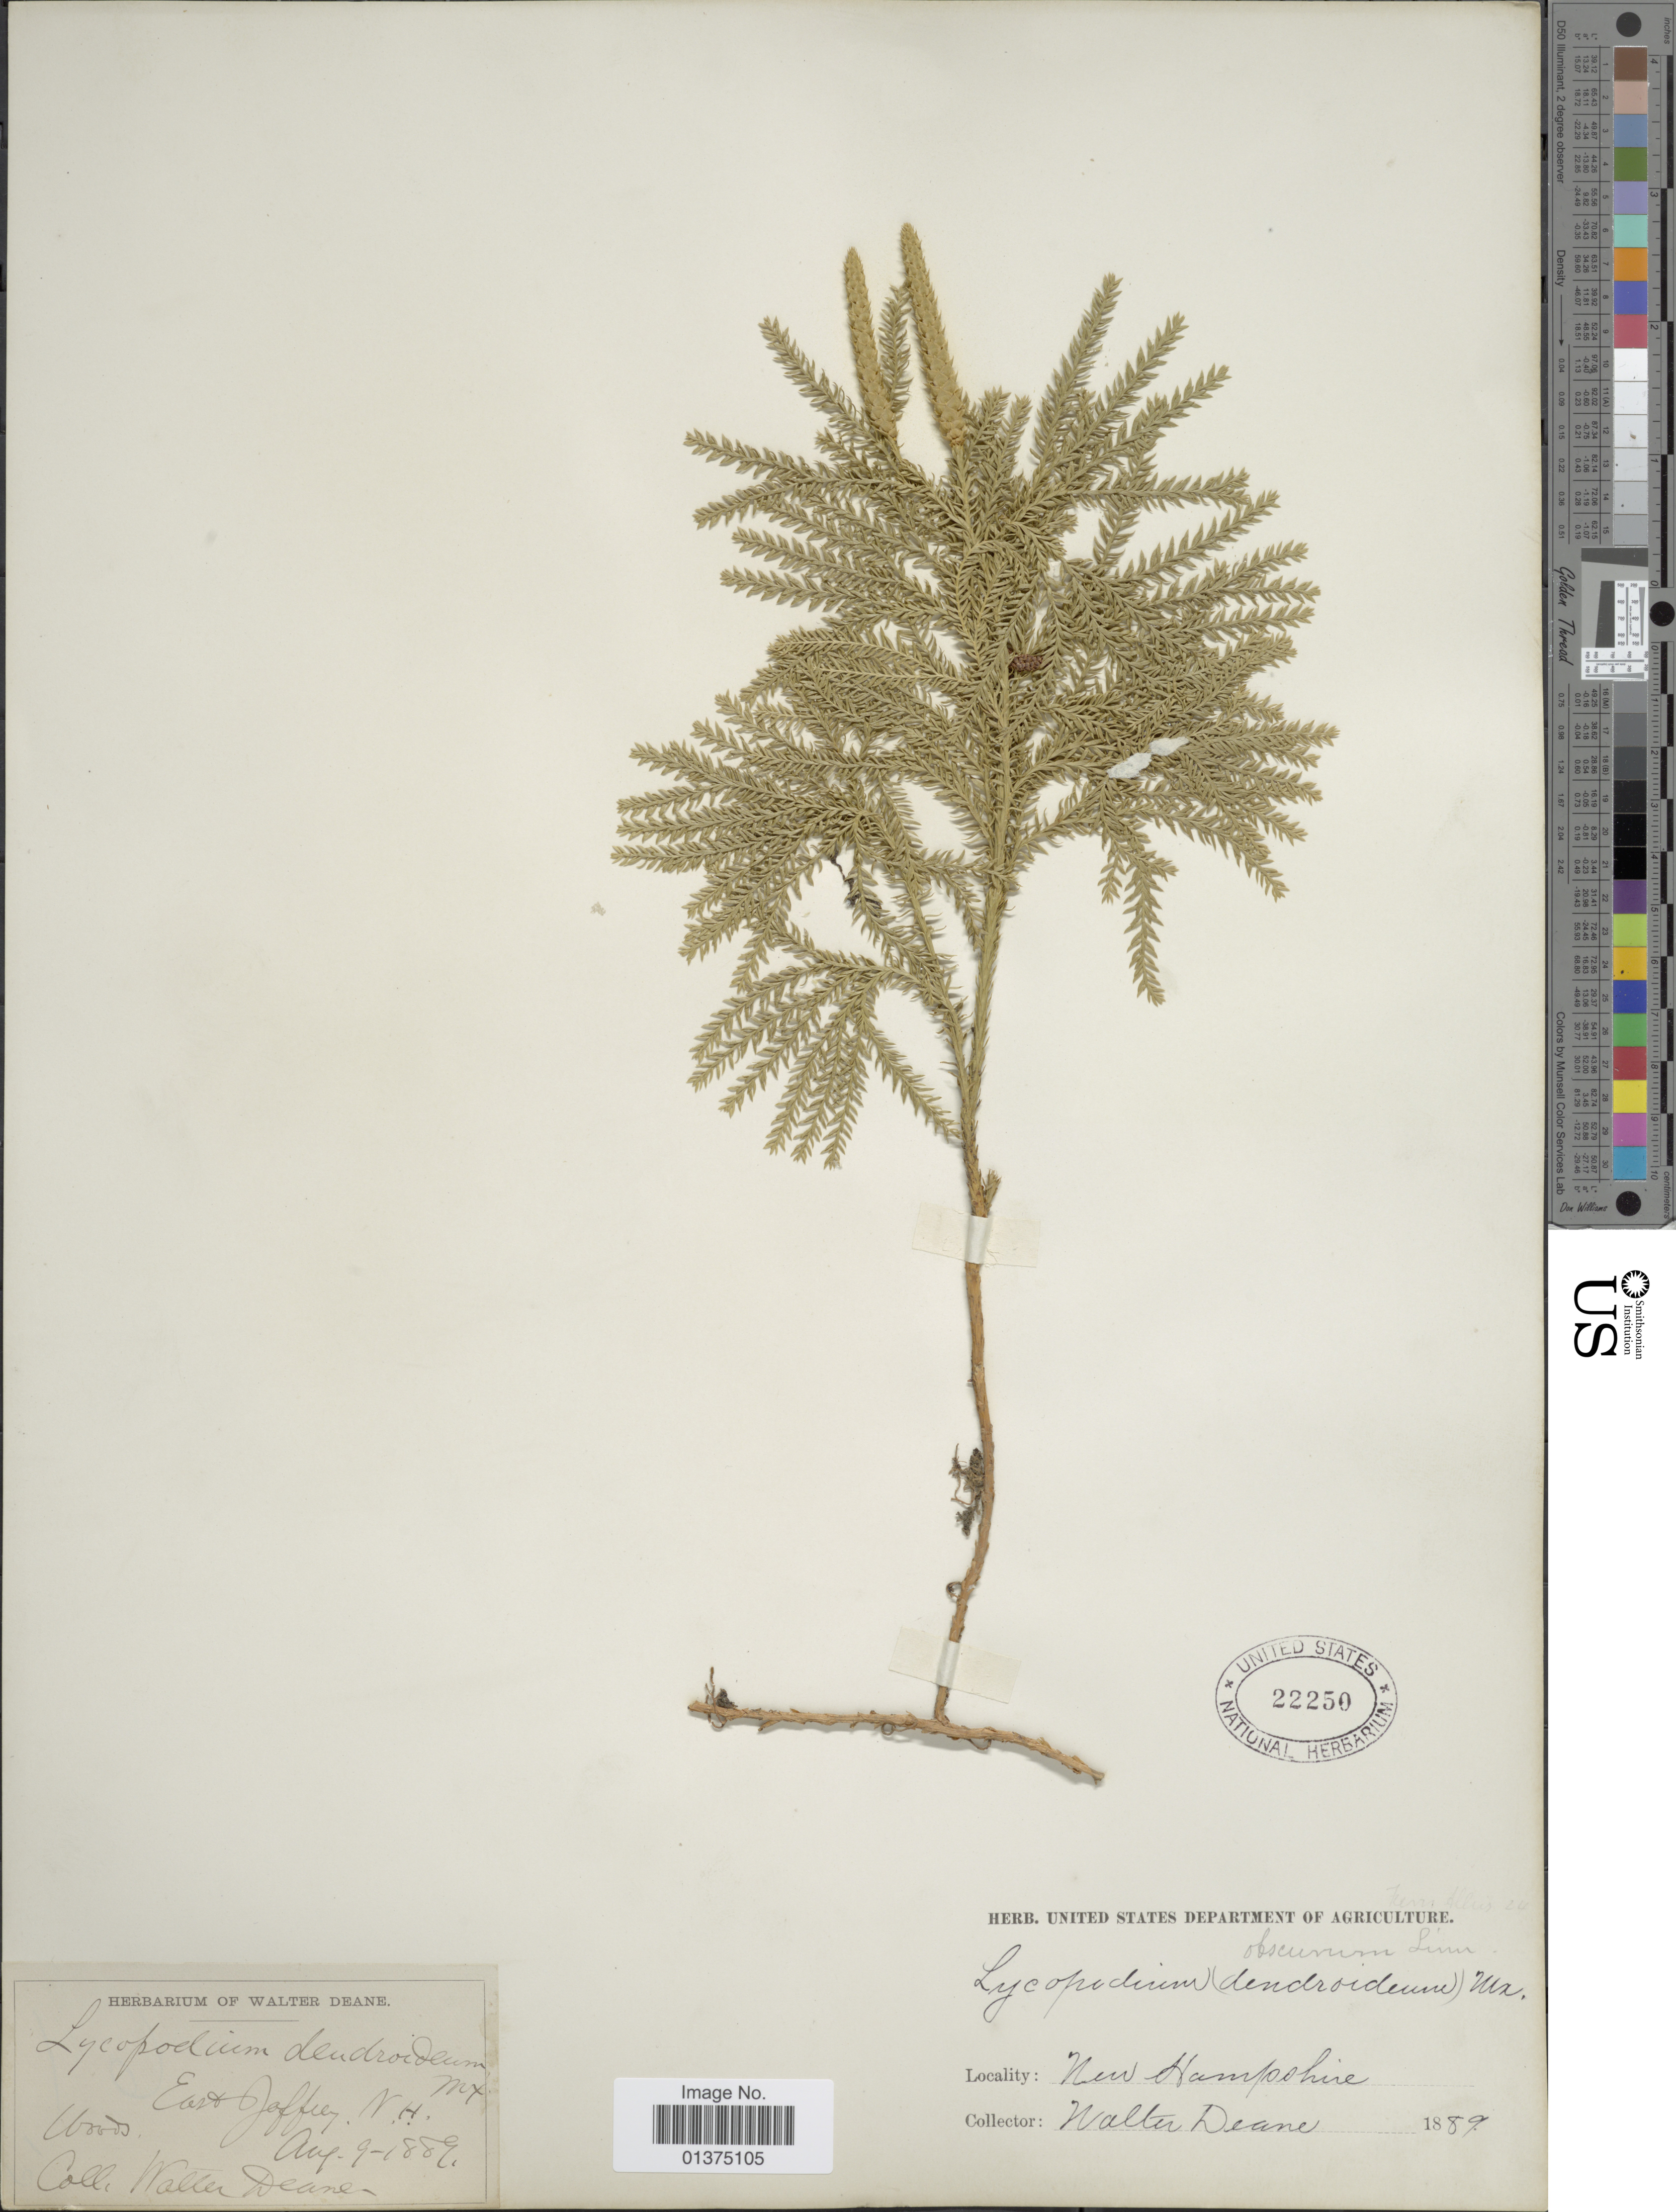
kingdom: Plantae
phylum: Tracheophyta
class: Lycopodiopsida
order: Lycopodiales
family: Lycopodiaceae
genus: Dendrolycopodium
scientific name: Dendrolycopodium dendroideum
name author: (Michx.) A. Haines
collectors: W. Deane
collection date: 1889-08-09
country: United States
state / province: New Hampshire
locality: East Joffey, Woods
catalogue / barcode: US 22250